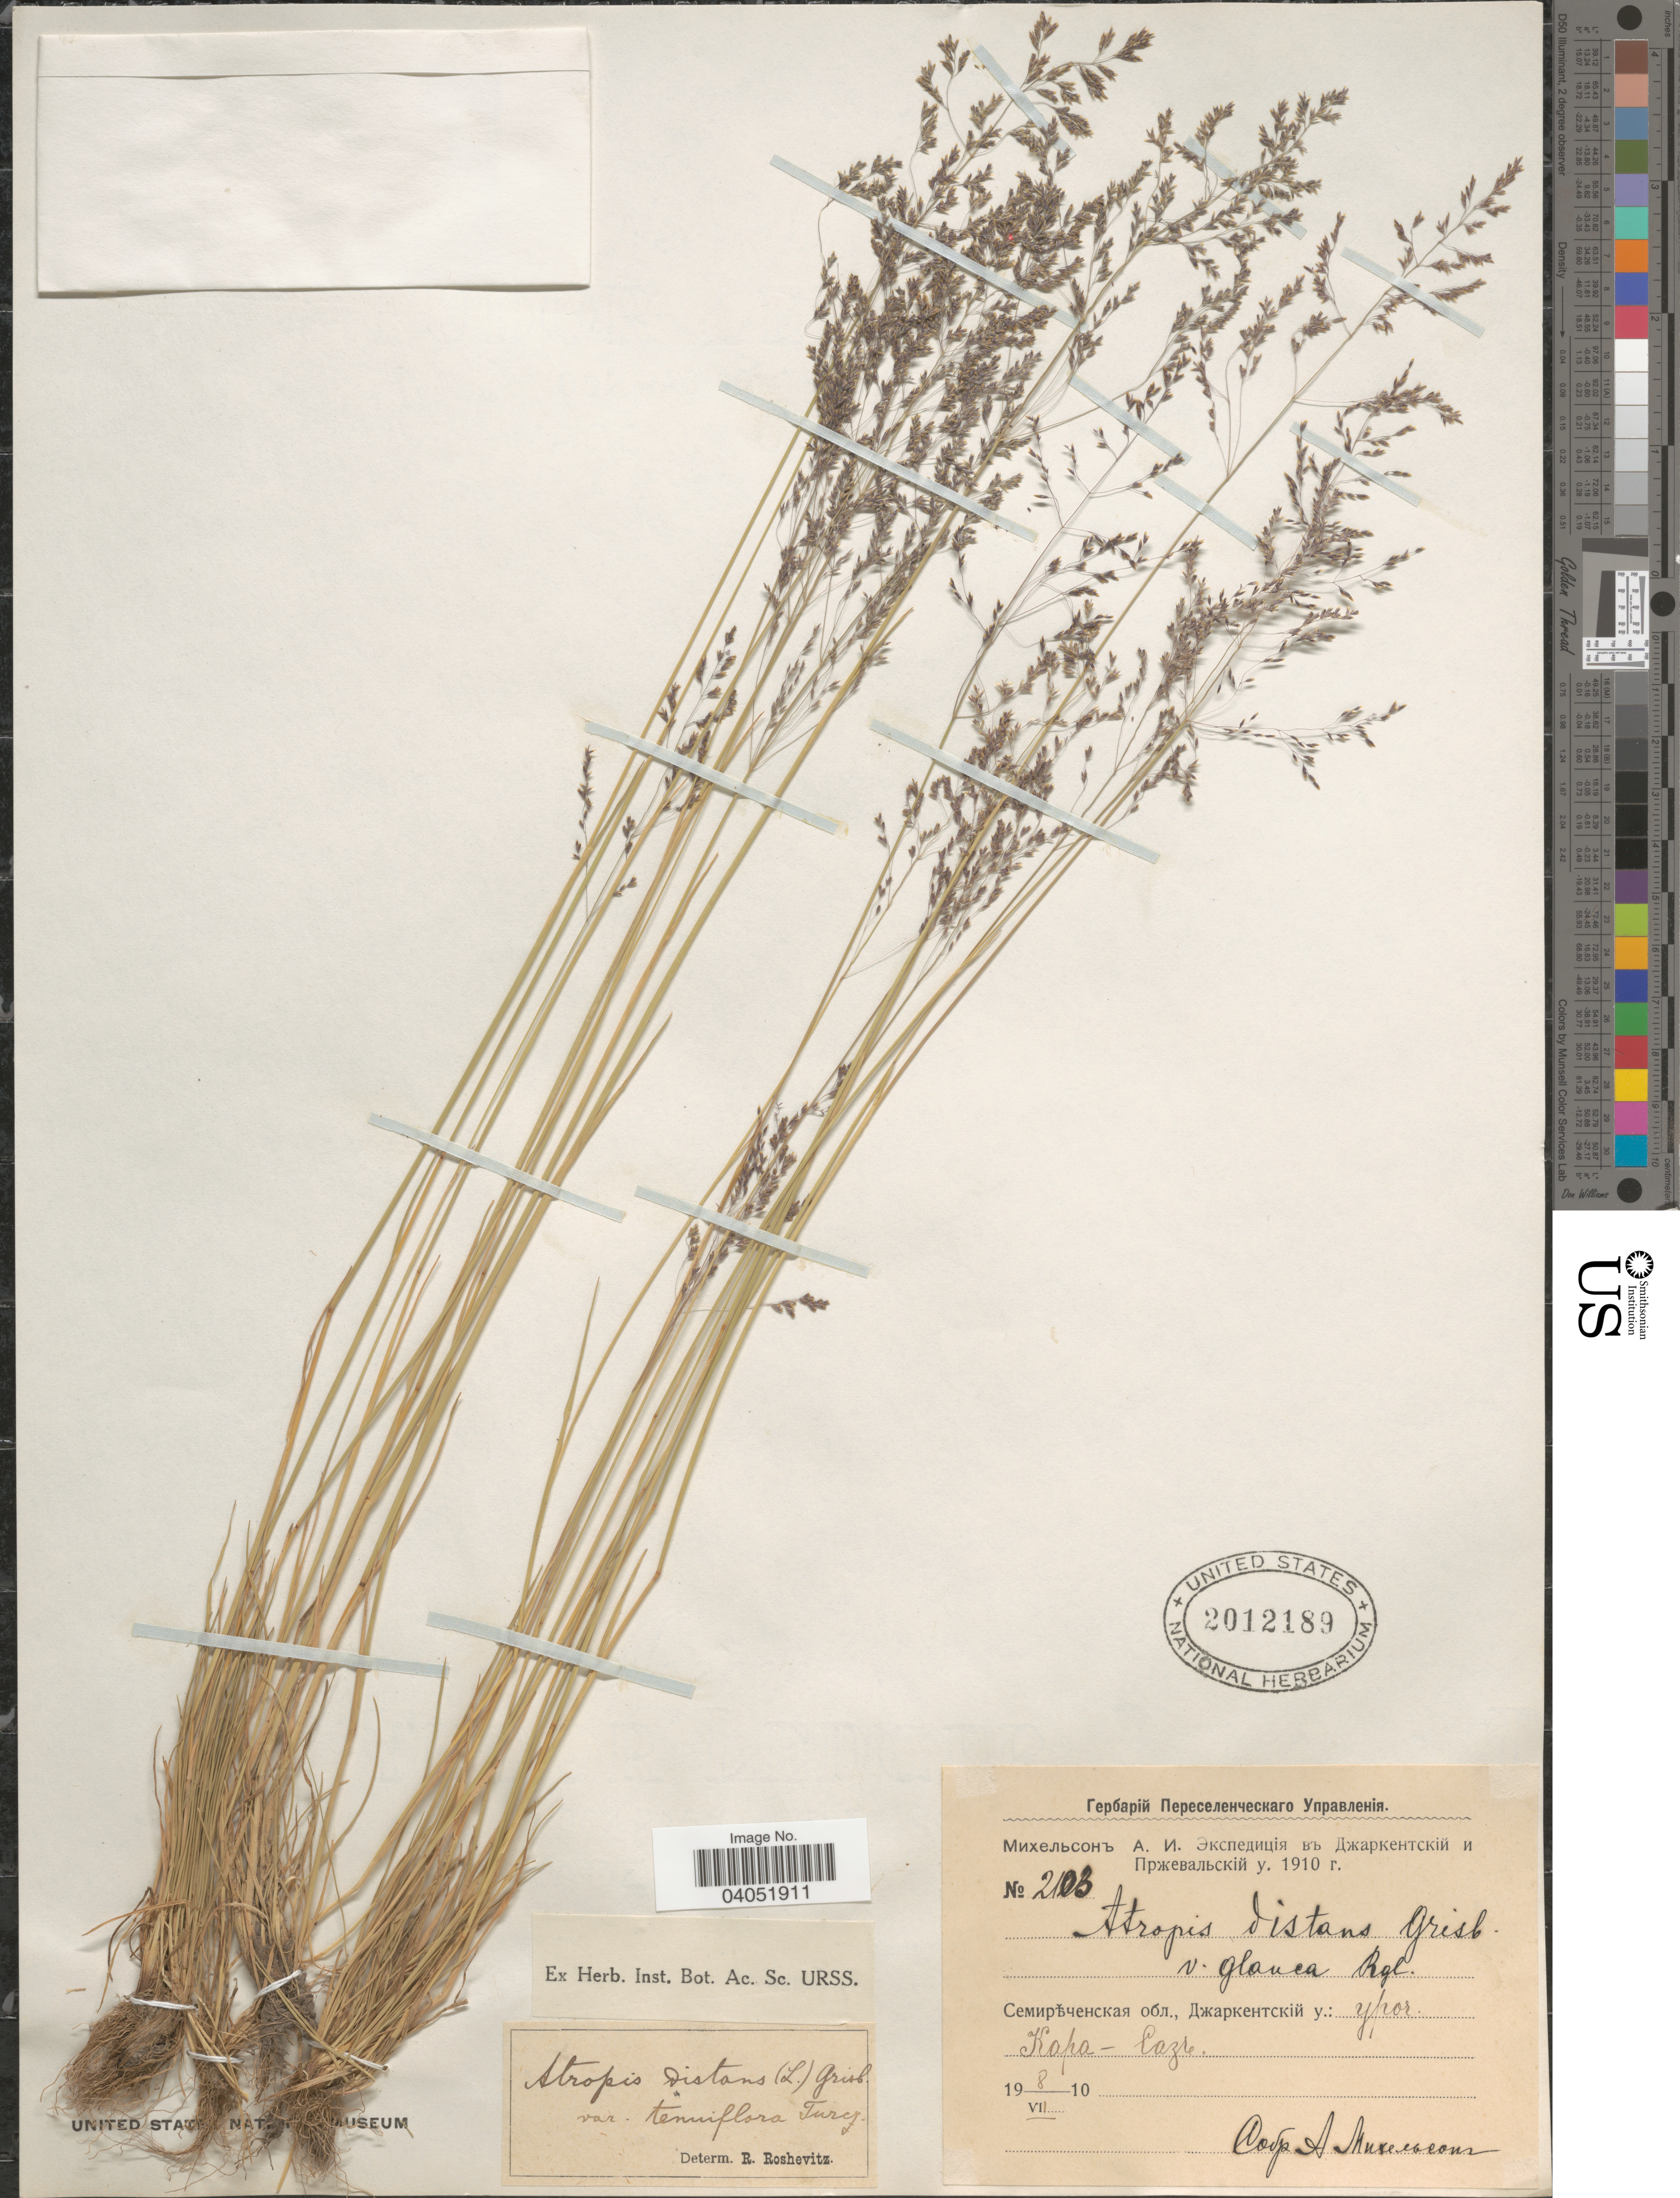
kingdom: Plantae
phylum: Tracheophyta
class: Liliopsida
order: Poales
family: Poaceae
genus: Puccinellia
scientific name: Puccinellia distans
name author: (Jacq.) Parl.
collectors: A. Mikhelson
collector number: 2103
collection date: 1910-07-08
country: Kazakhstan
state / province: Almaty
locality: Qarasaz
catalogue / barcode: US 2012189